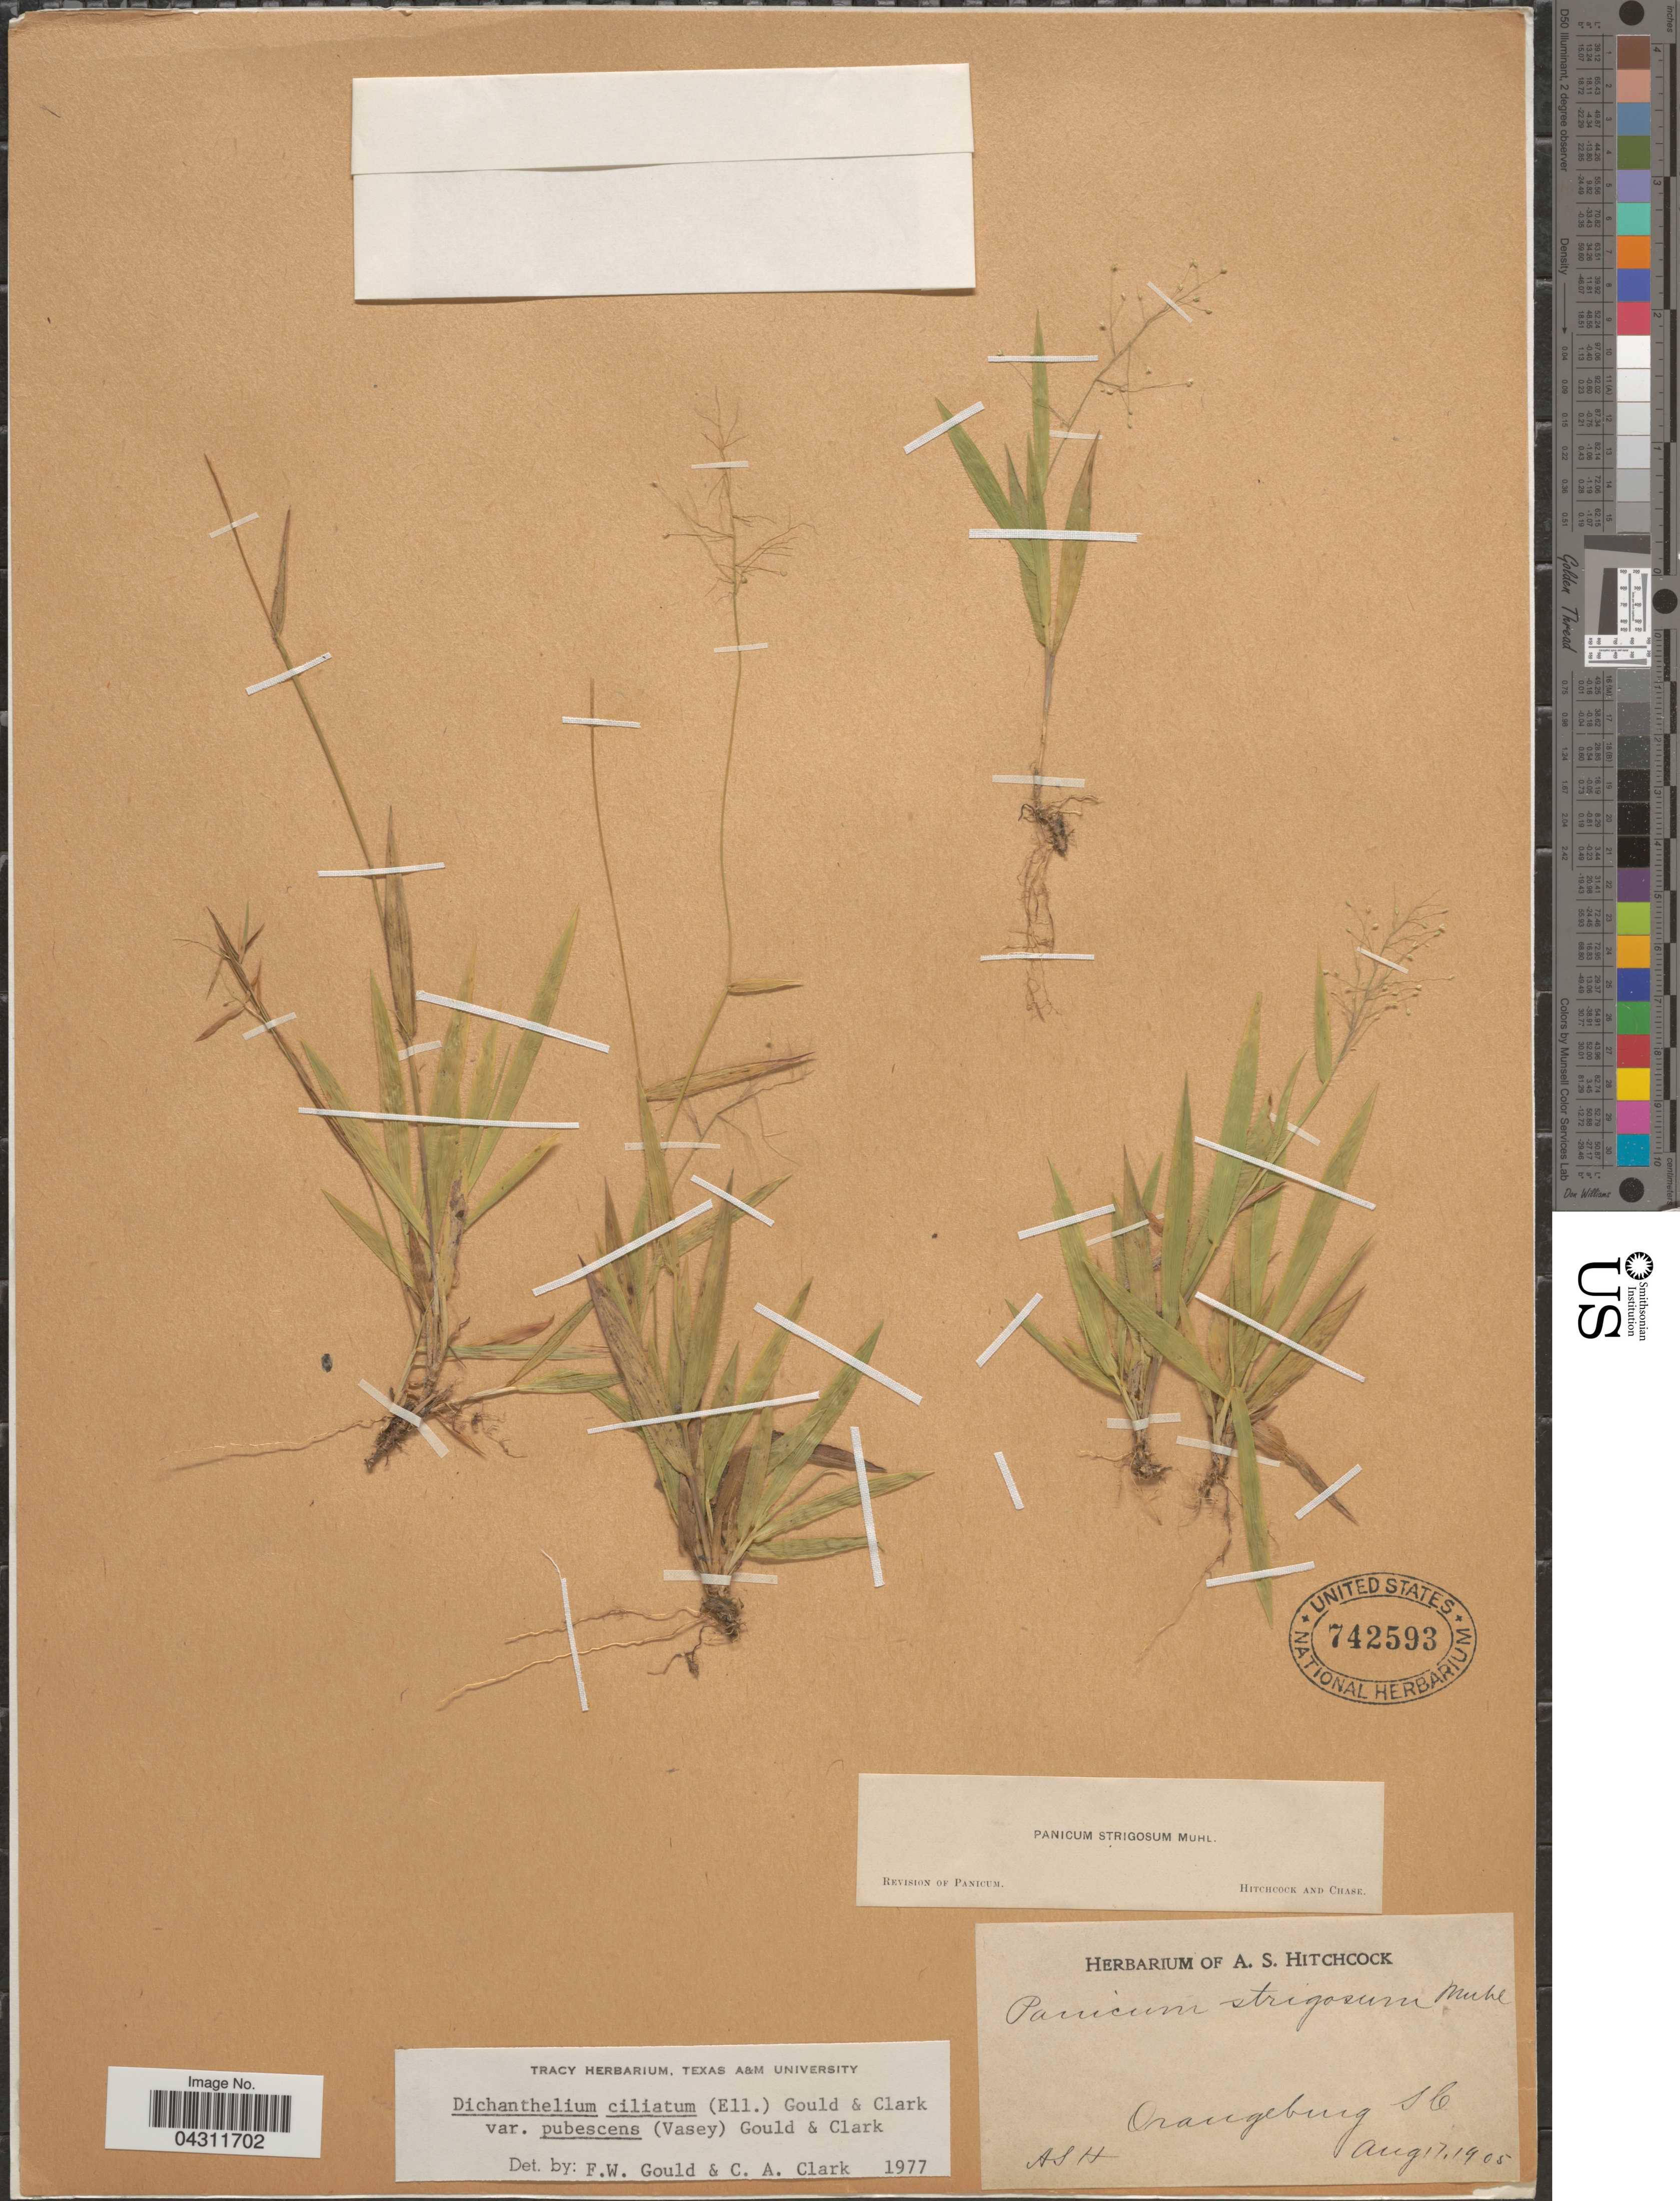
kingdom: Plantae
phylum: Tracheophyta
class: Liliopsida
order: Poales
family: Poaceae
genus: Dichanthelium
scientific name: Dichanthelium strigosum var. glabrescens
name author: (Griseb.) Freckmann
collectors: A. S. Hitchcock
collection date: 1905-08-17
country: United States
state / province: South Carolina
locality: Orangeburg.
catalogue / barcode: US 742593